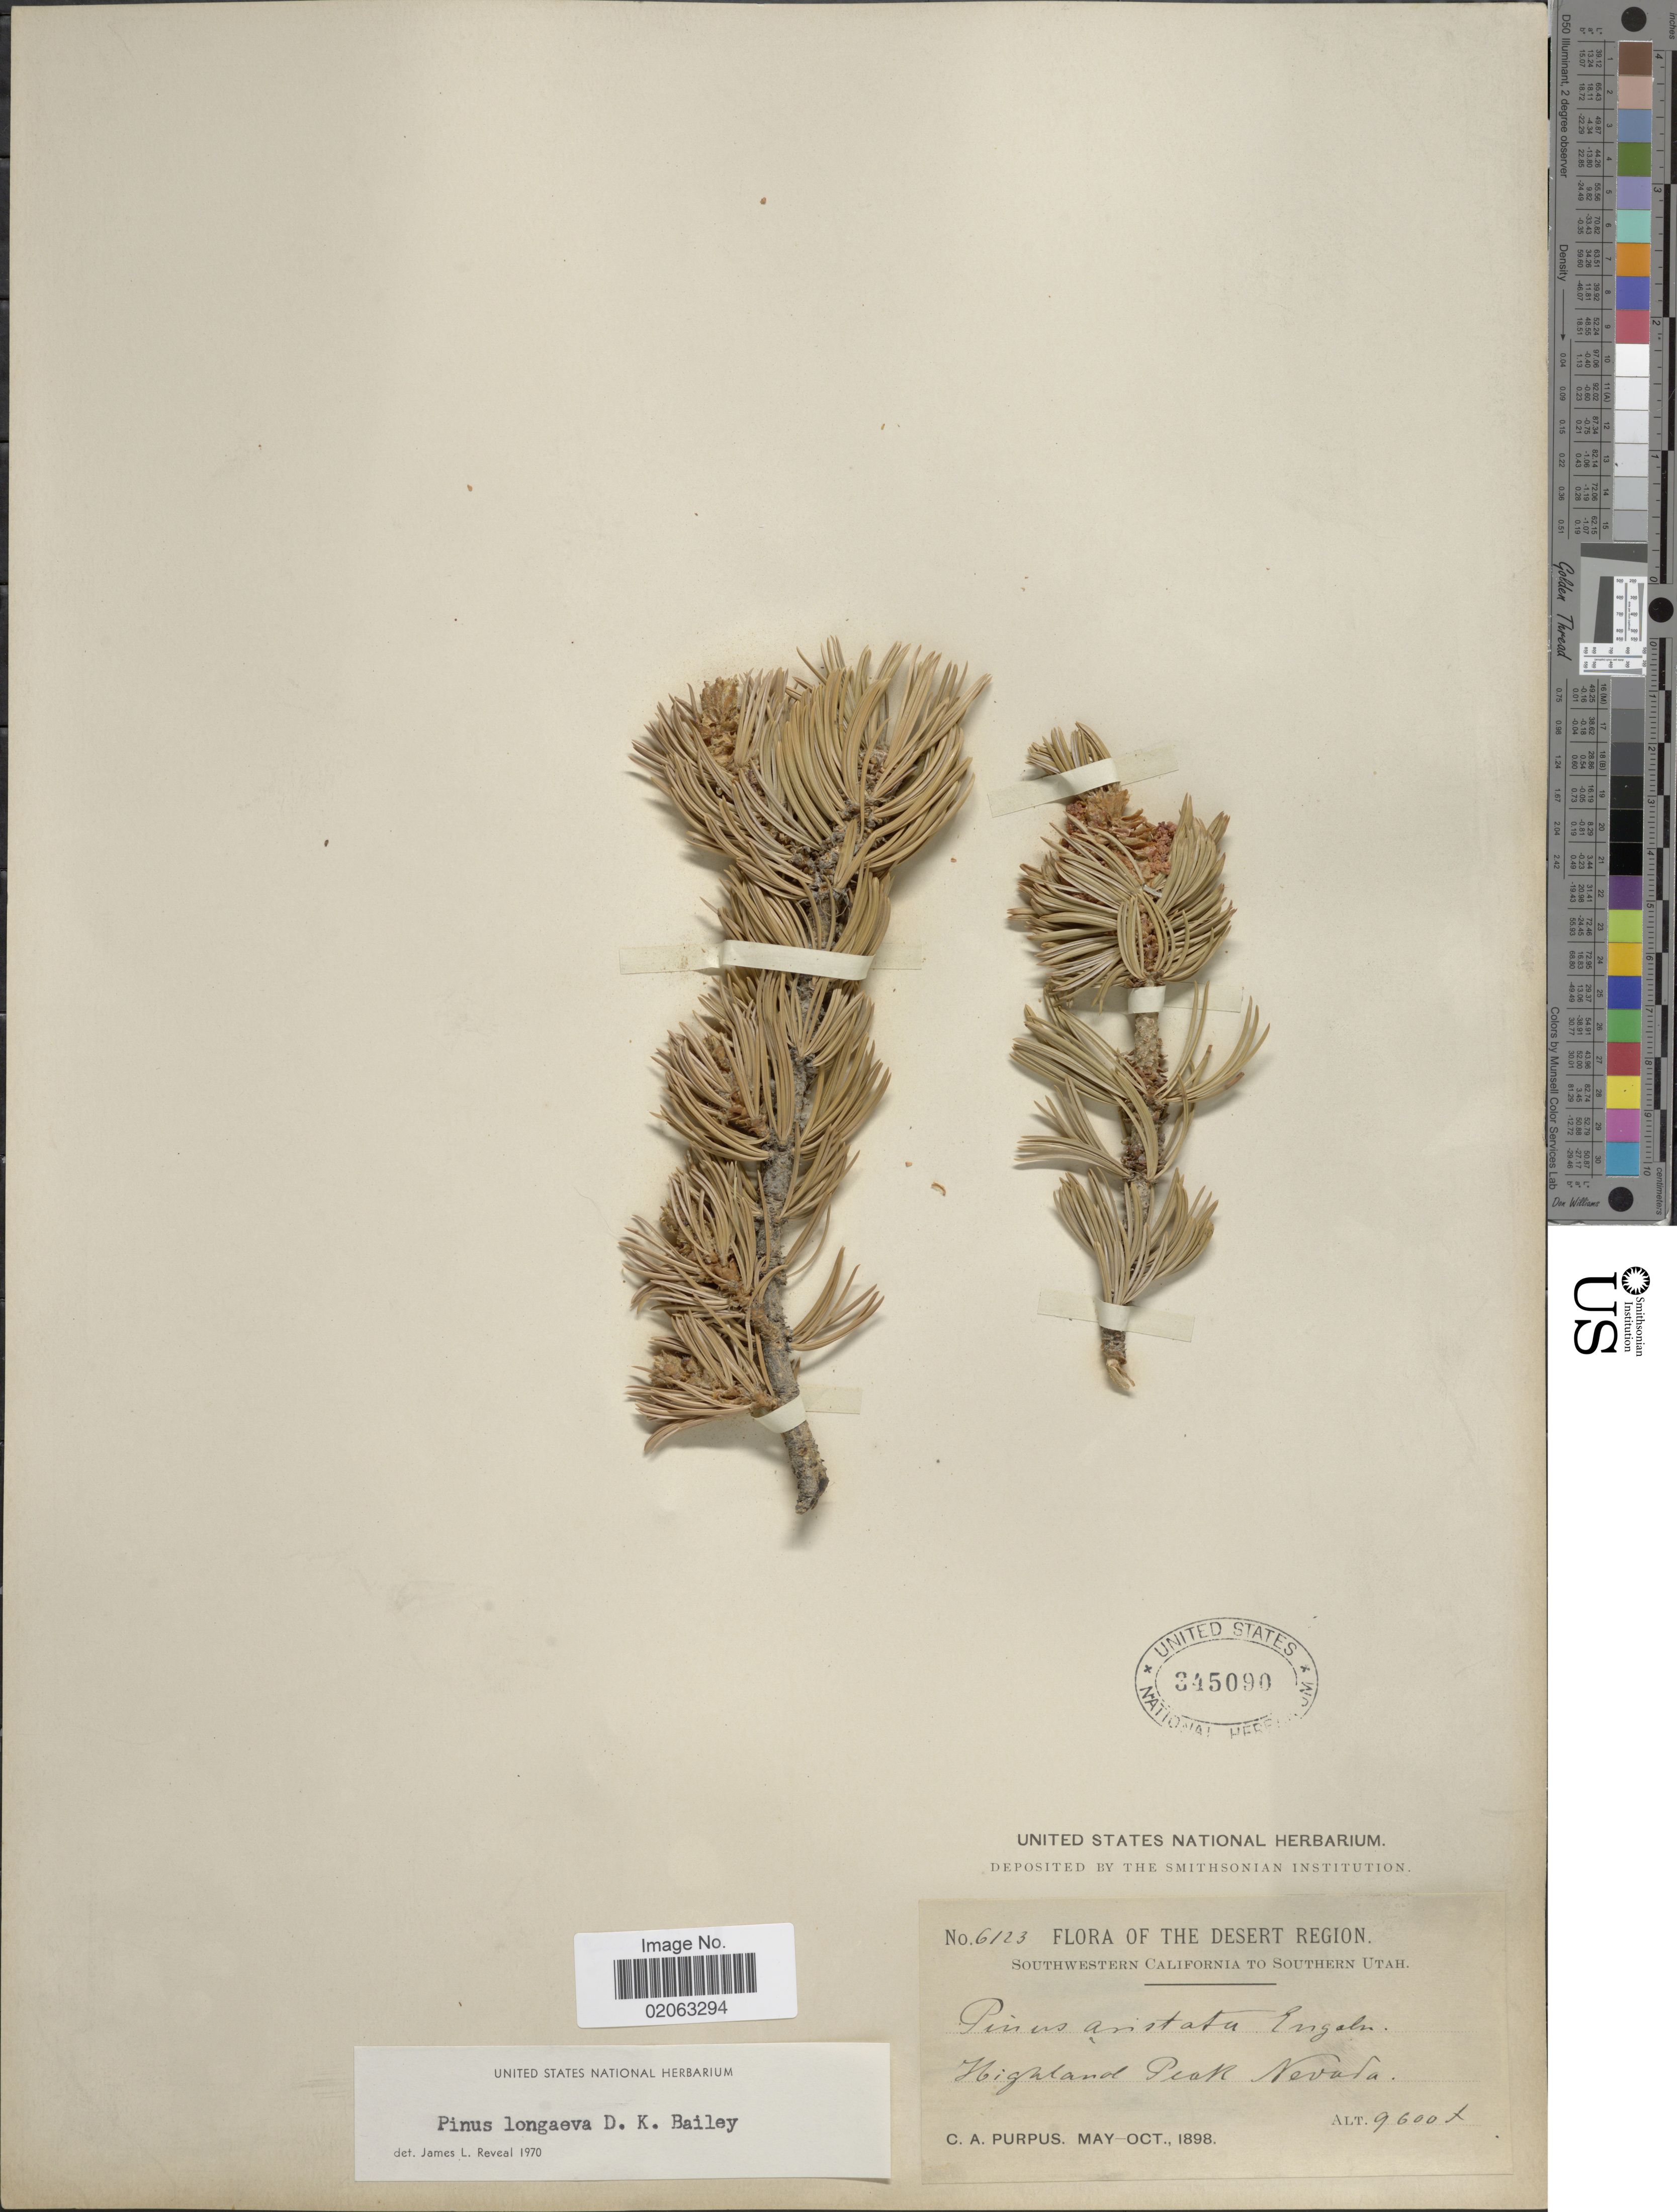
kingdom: Plantae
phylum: Tracheophyta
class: Pinopsida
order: Pinales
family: Pinaceae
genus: Pinus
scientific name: Pinus aristata var. longaeva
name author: (D.K. Bailey) Little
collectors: C. A. Purpus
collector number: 6123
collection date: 1898-05/1898-10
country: United States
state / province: Nevada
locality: The Desert region, Southwestern California to Southern Utah, Highland Peak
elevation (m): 2926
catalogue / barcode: US 345090